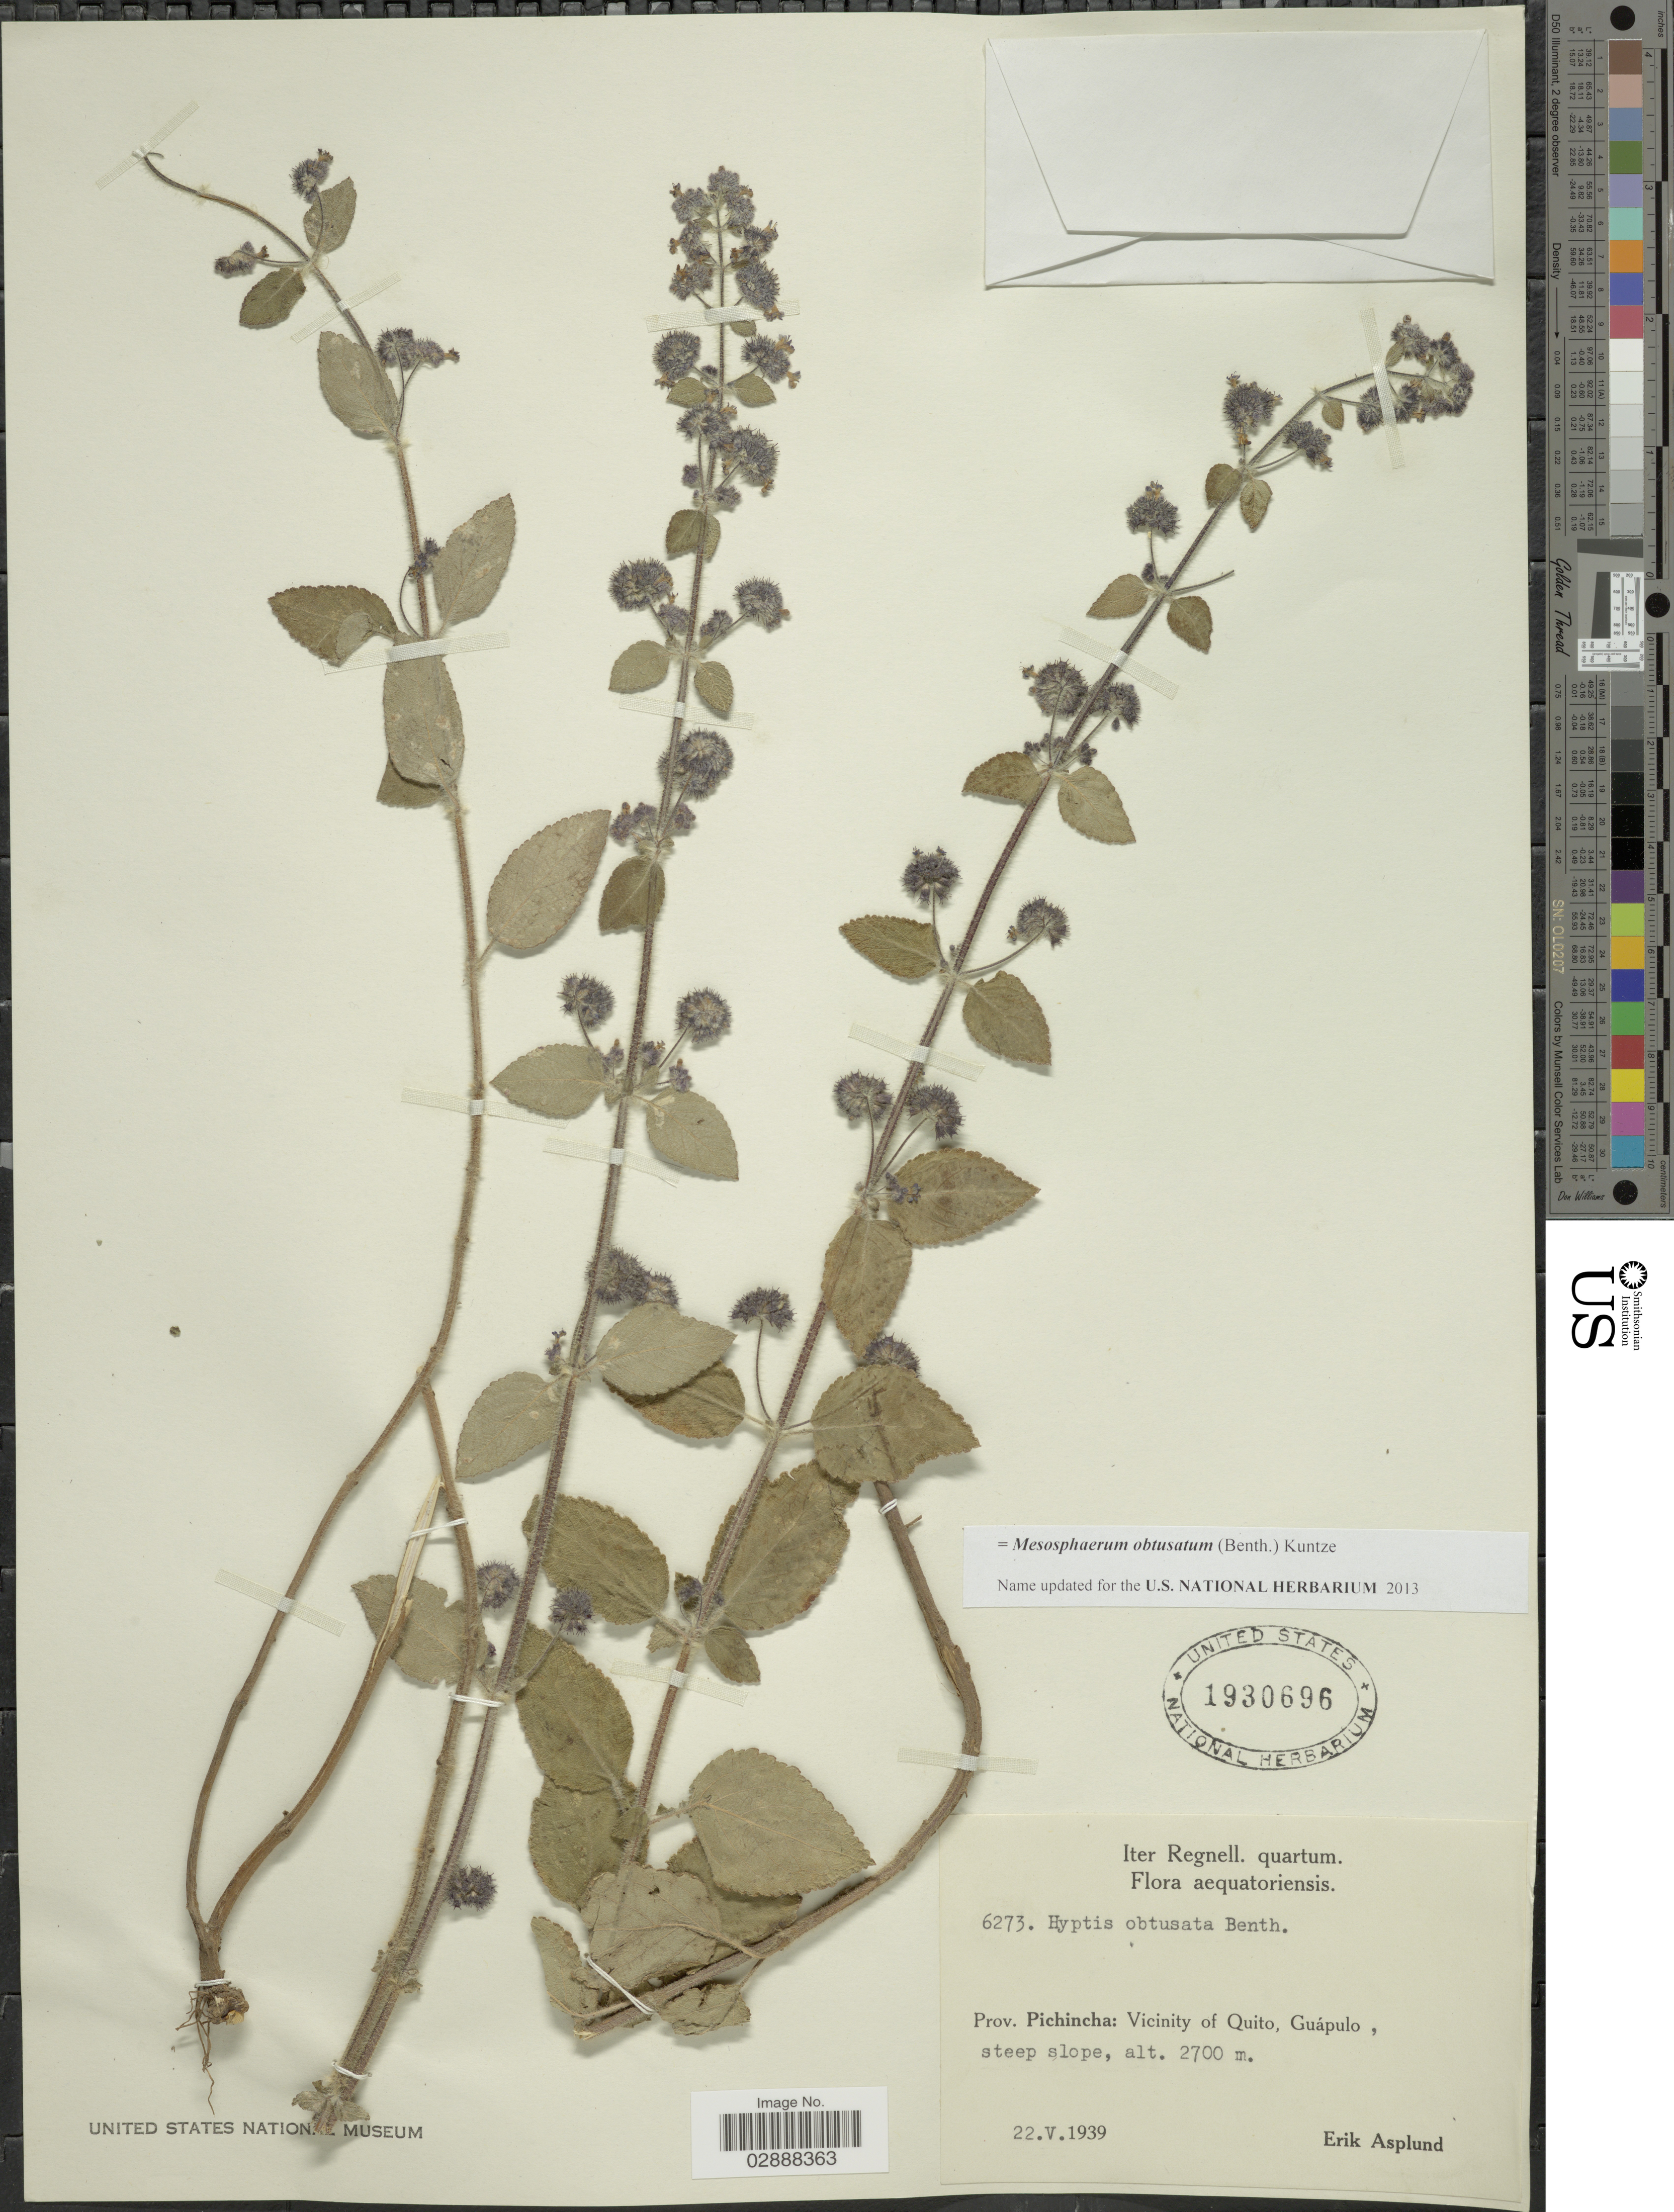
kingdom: Plantae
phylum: Tracheophyta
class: Magnoliopsida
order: Lamiales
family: Lamiaceae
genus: Mesosphaerum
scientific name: Mesosphaerum obtusatum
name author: (Benth.) Kuntze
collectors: E. Asplund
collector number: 6273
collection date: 1939-05-22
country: Ecuador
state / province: Pichincha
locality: Vicinity of Quito, Guápulo.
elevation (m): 2700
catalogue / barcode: US 1930696